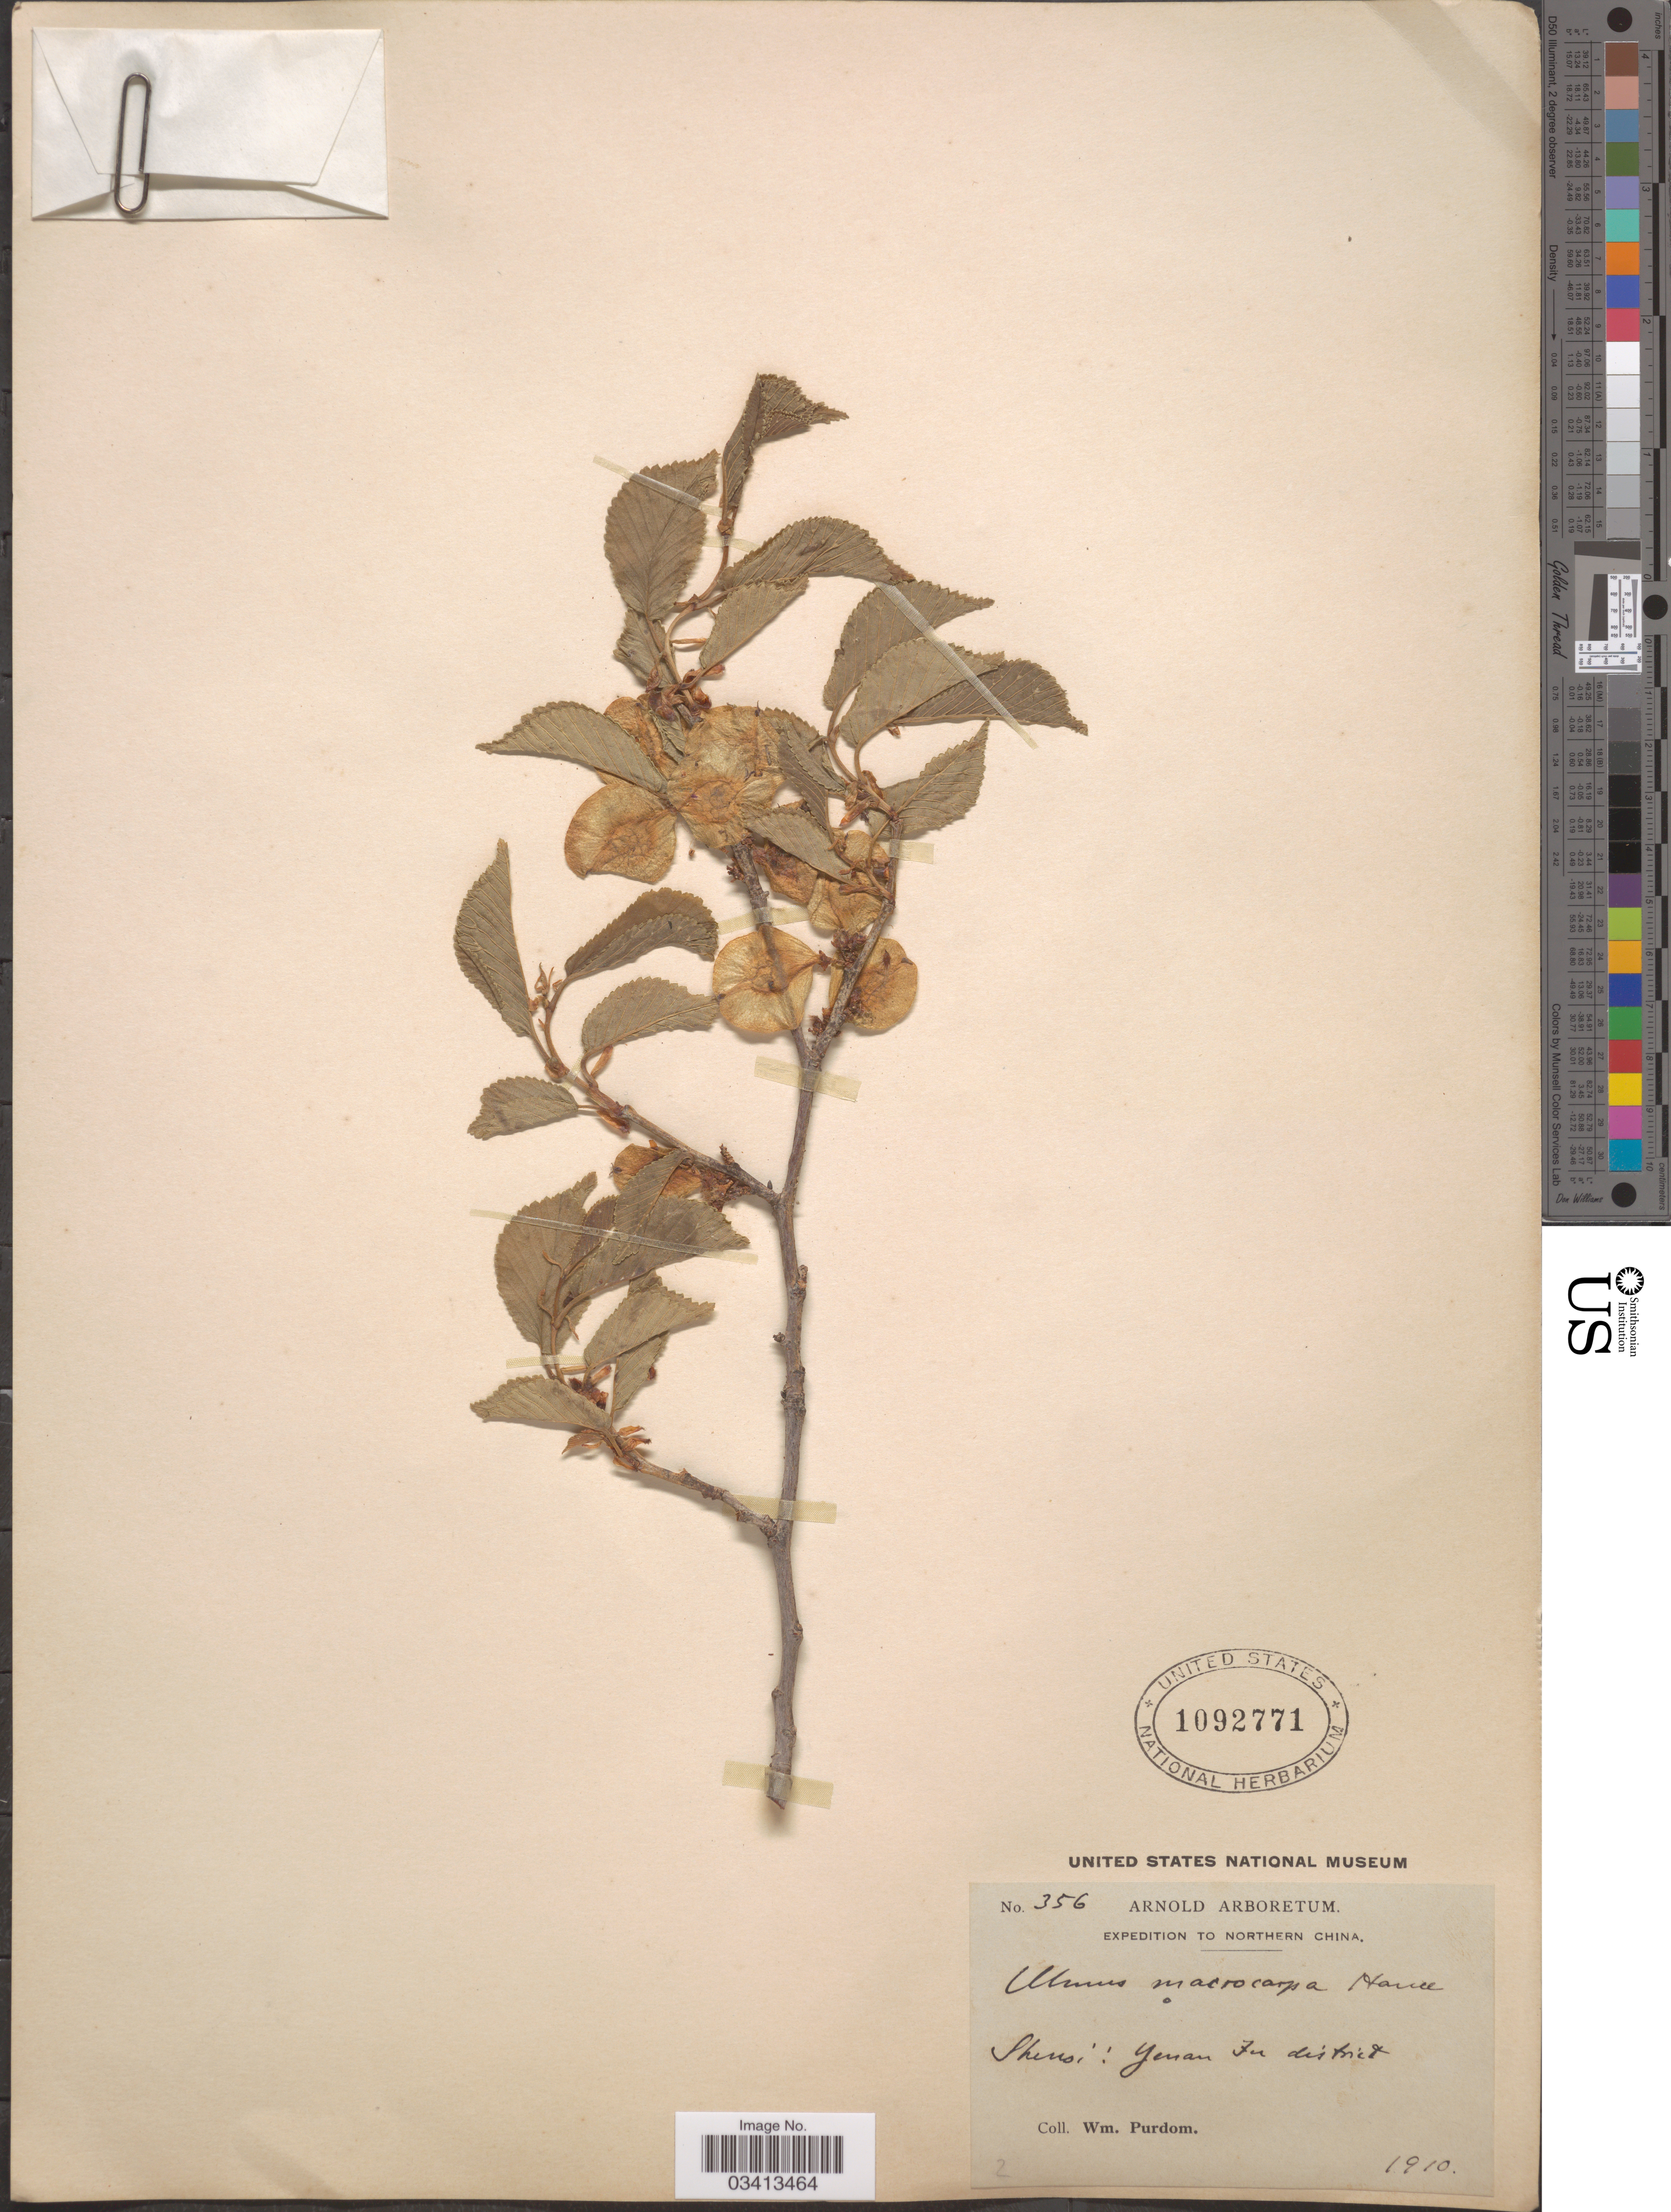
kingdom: Plantae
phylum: Tracheophyta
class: Magnoliopsida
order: Rosales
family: Ulmaceae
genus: Ulmus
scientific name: Ulmus macrocarpa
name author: Hance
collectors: W. Purdom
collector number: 356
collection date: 1910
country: China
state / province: Shaanxi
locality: Northern China. Shensi: Yenan Fu district.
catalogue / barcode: US 1092771